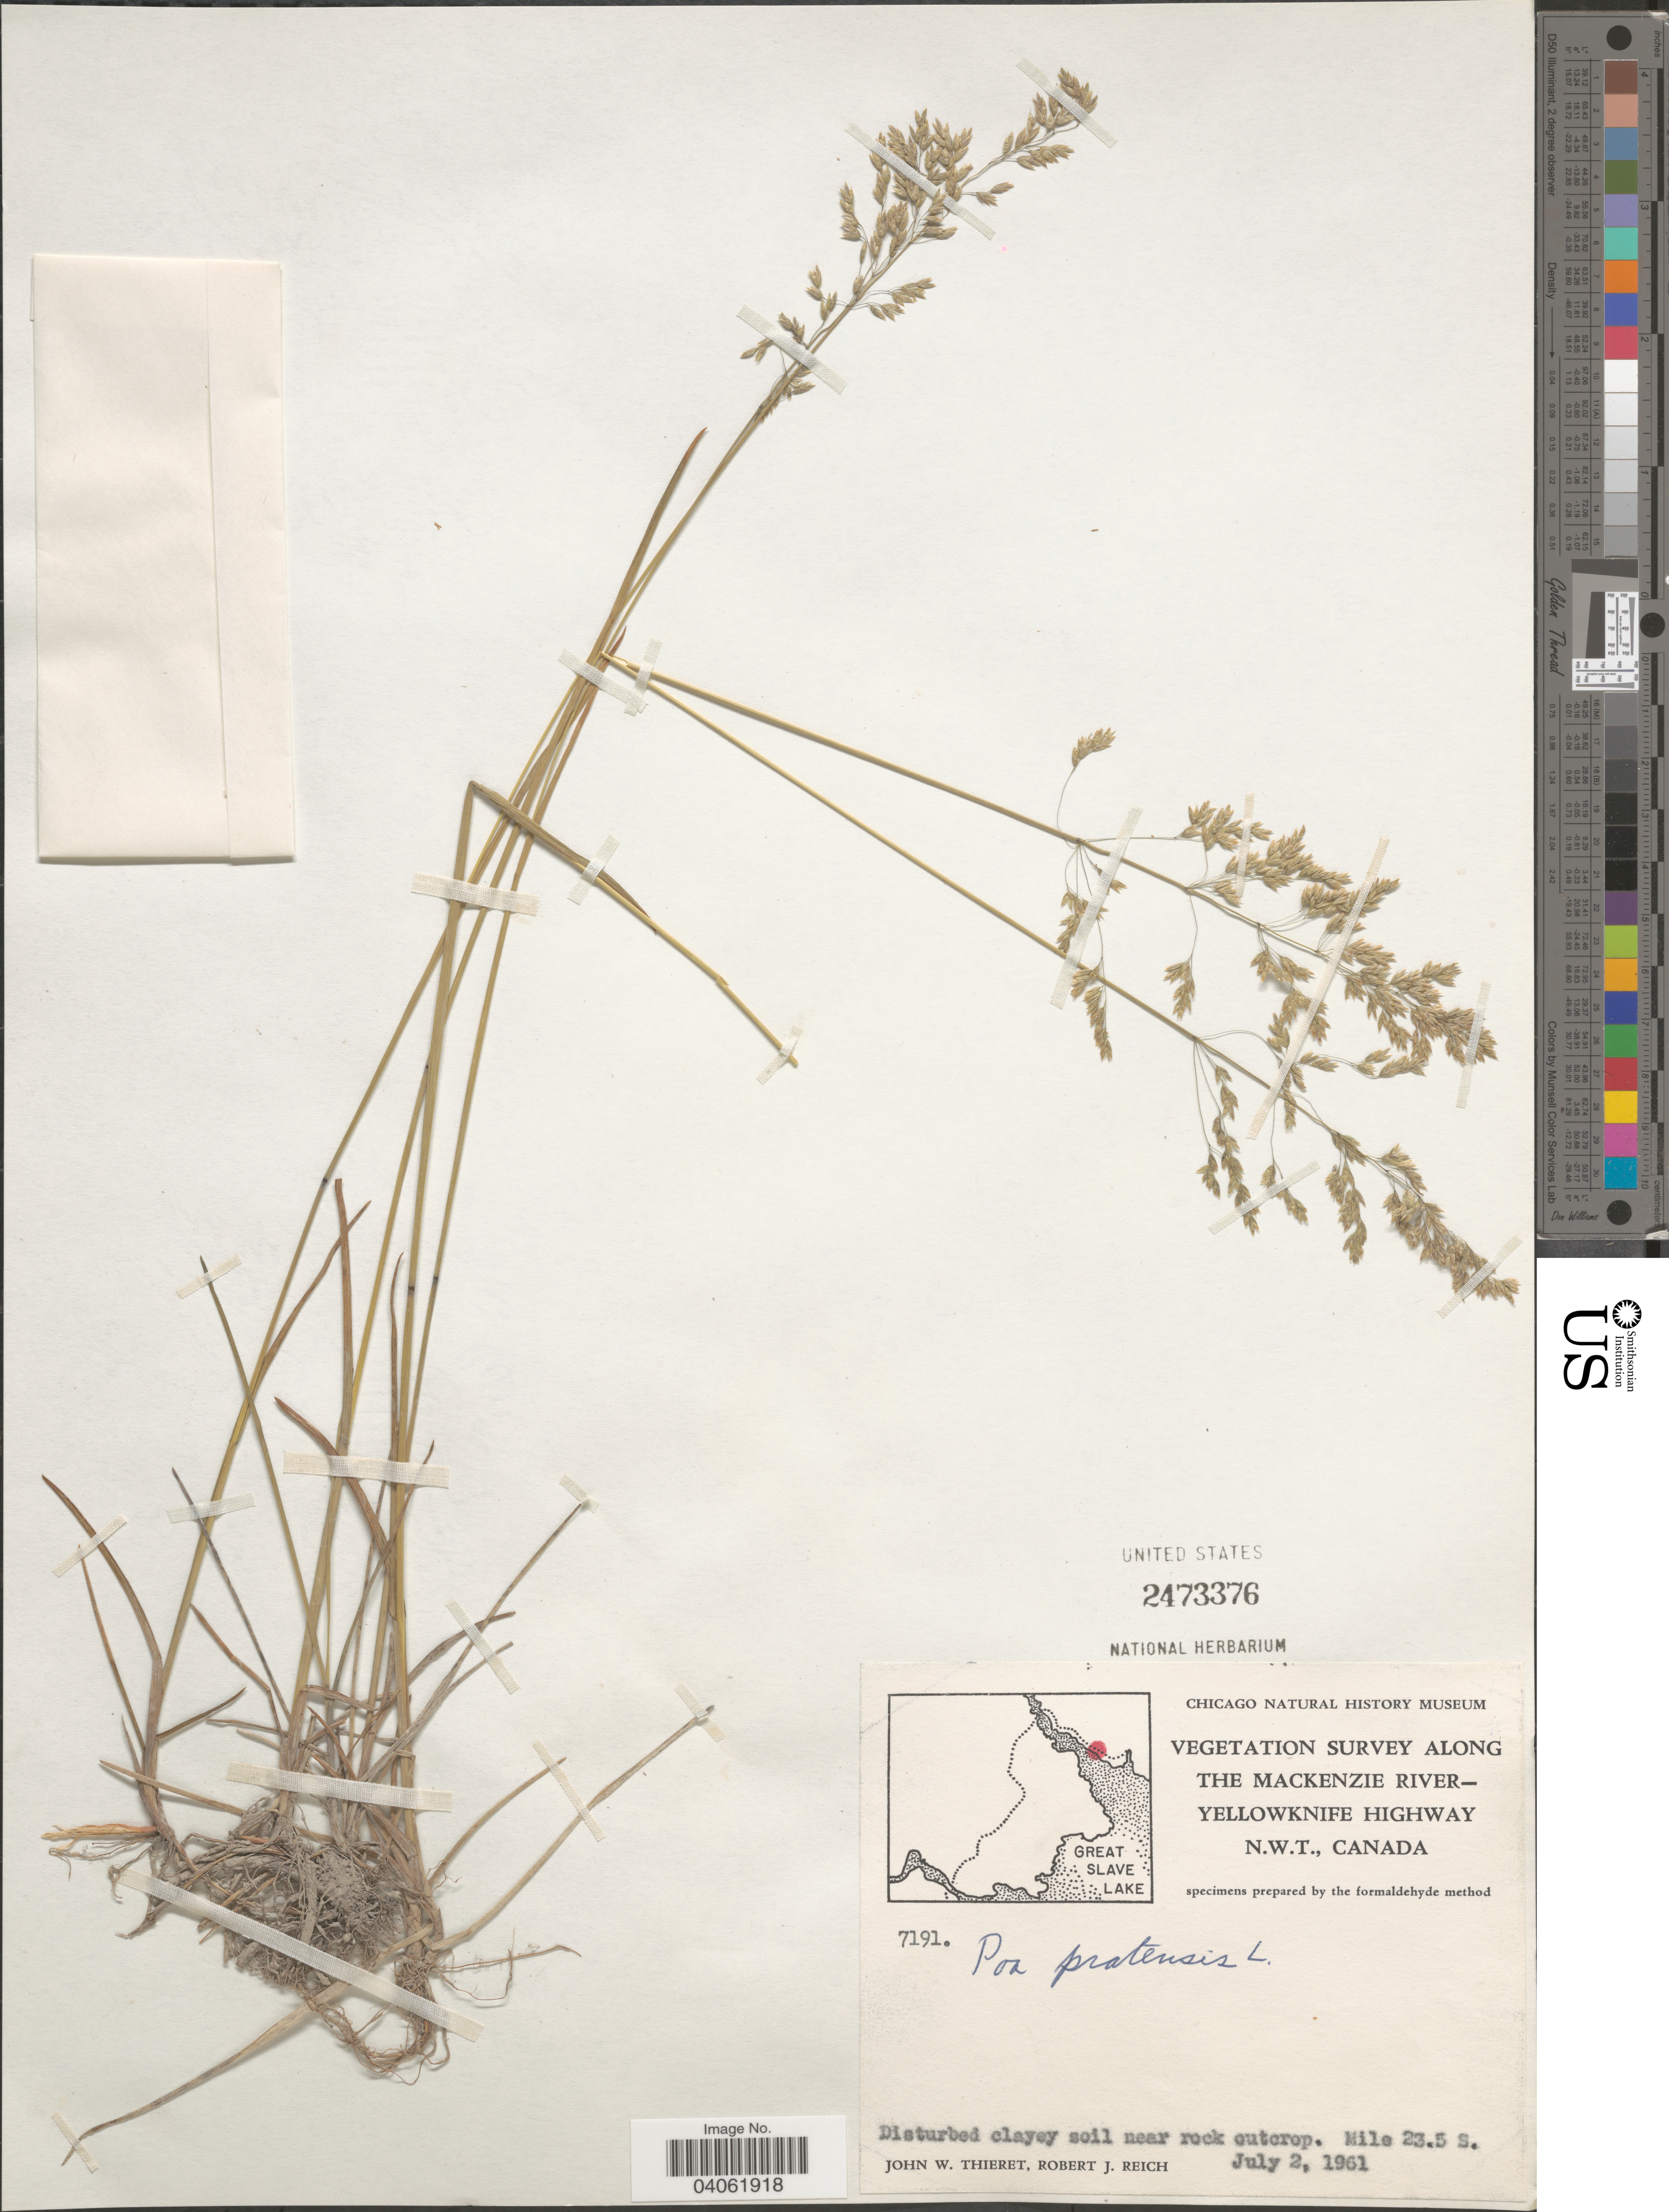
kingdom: Plantae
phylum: Tracheophyta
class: Liliopsida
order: Poales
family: Poaceae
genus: Poa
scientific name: Poa pratensis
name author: L.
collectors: J. W. Thieret & R. Reich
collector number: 7191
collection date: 1961-07-02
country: Canada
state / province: Northwest Territories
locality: Along the Mackenzie River-Yellowknife Highway. N.W.T. Mile 23.5 S.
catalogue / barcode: US 2473376